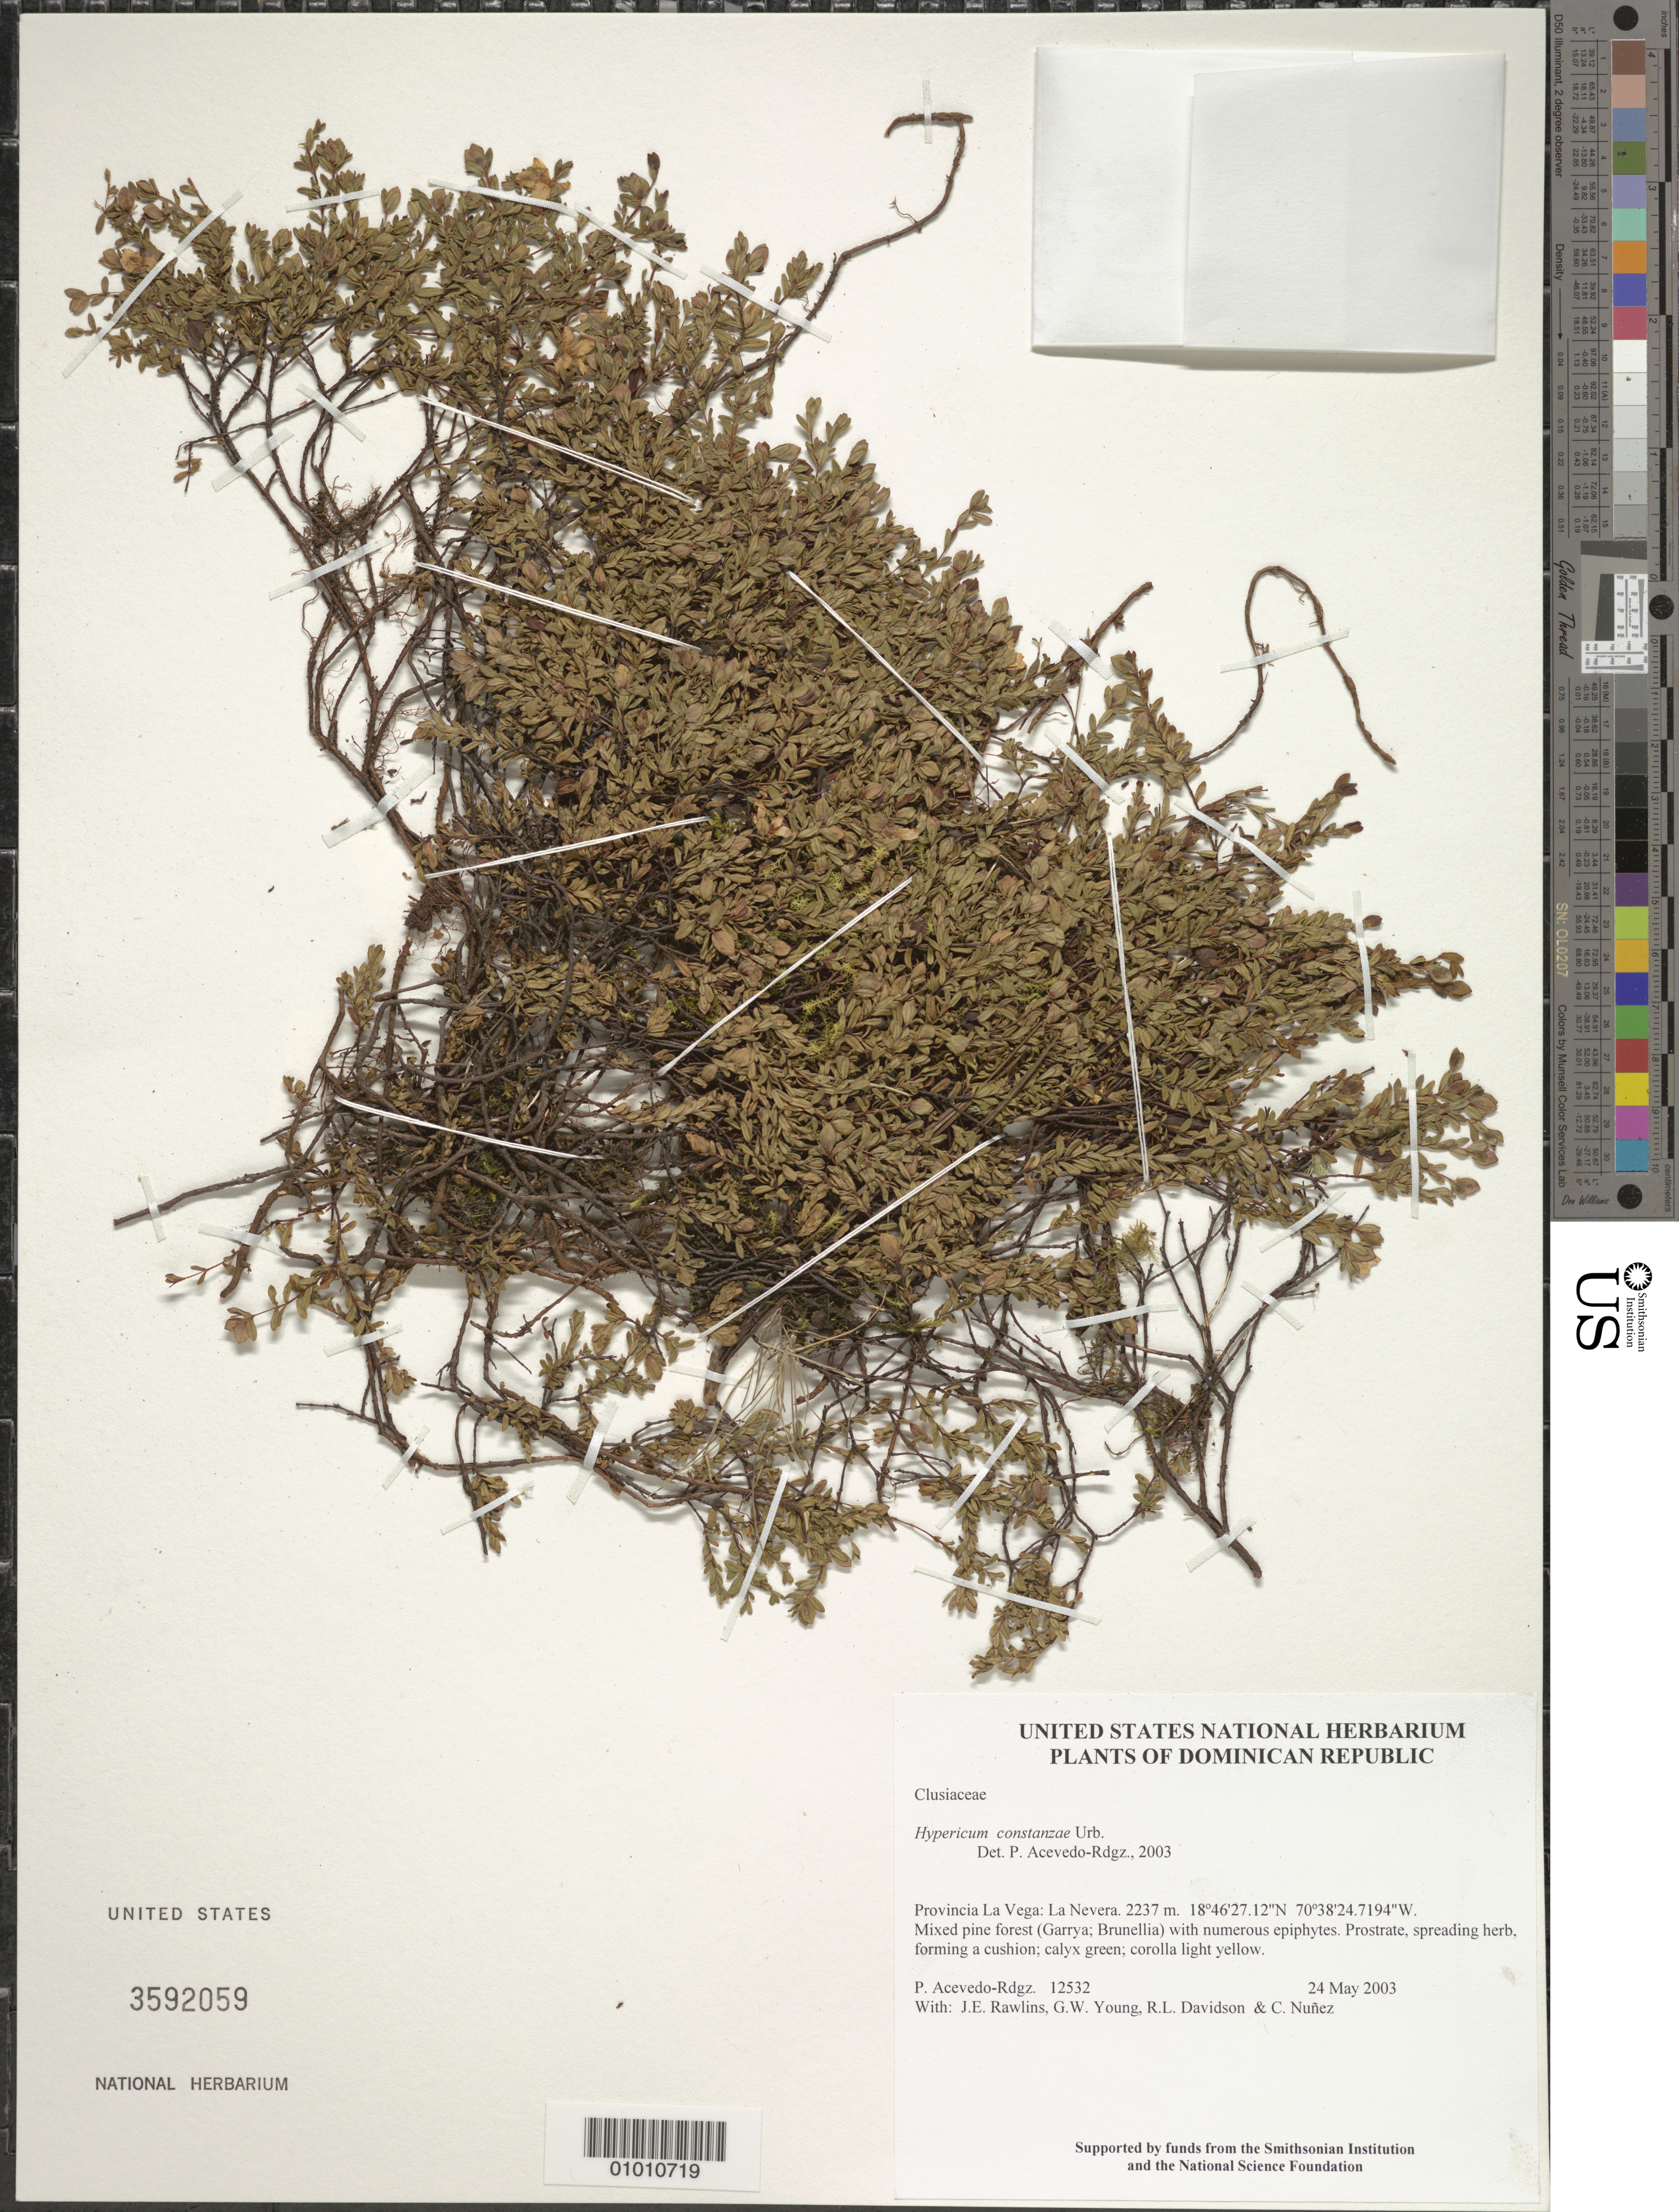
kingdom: Plantae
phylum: Tracheophyta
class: Magnoliopsida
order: Malpighiales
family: Hypericaceae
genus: Hypericum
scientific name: Hypericum constanzae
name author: Urb.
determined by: Acevedo-Rodríguez, P., (BOT), Smithsonian Institution - National Museum of Natural History (UNITED STATES)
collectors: P. Acevedo-Rodr., J. Rawlins, G. Young, R. Davidson & C. Nunez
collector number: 12532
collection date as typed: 24 May 2003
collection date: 2003-05-24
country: Dominican Republic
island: Hispaniola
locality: Provincia La Vega: La Nevera.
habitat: Mixed pine forest (Garrya; Brunellia) with numerous epiphytes.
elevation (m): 2237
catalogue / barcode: US 3592059